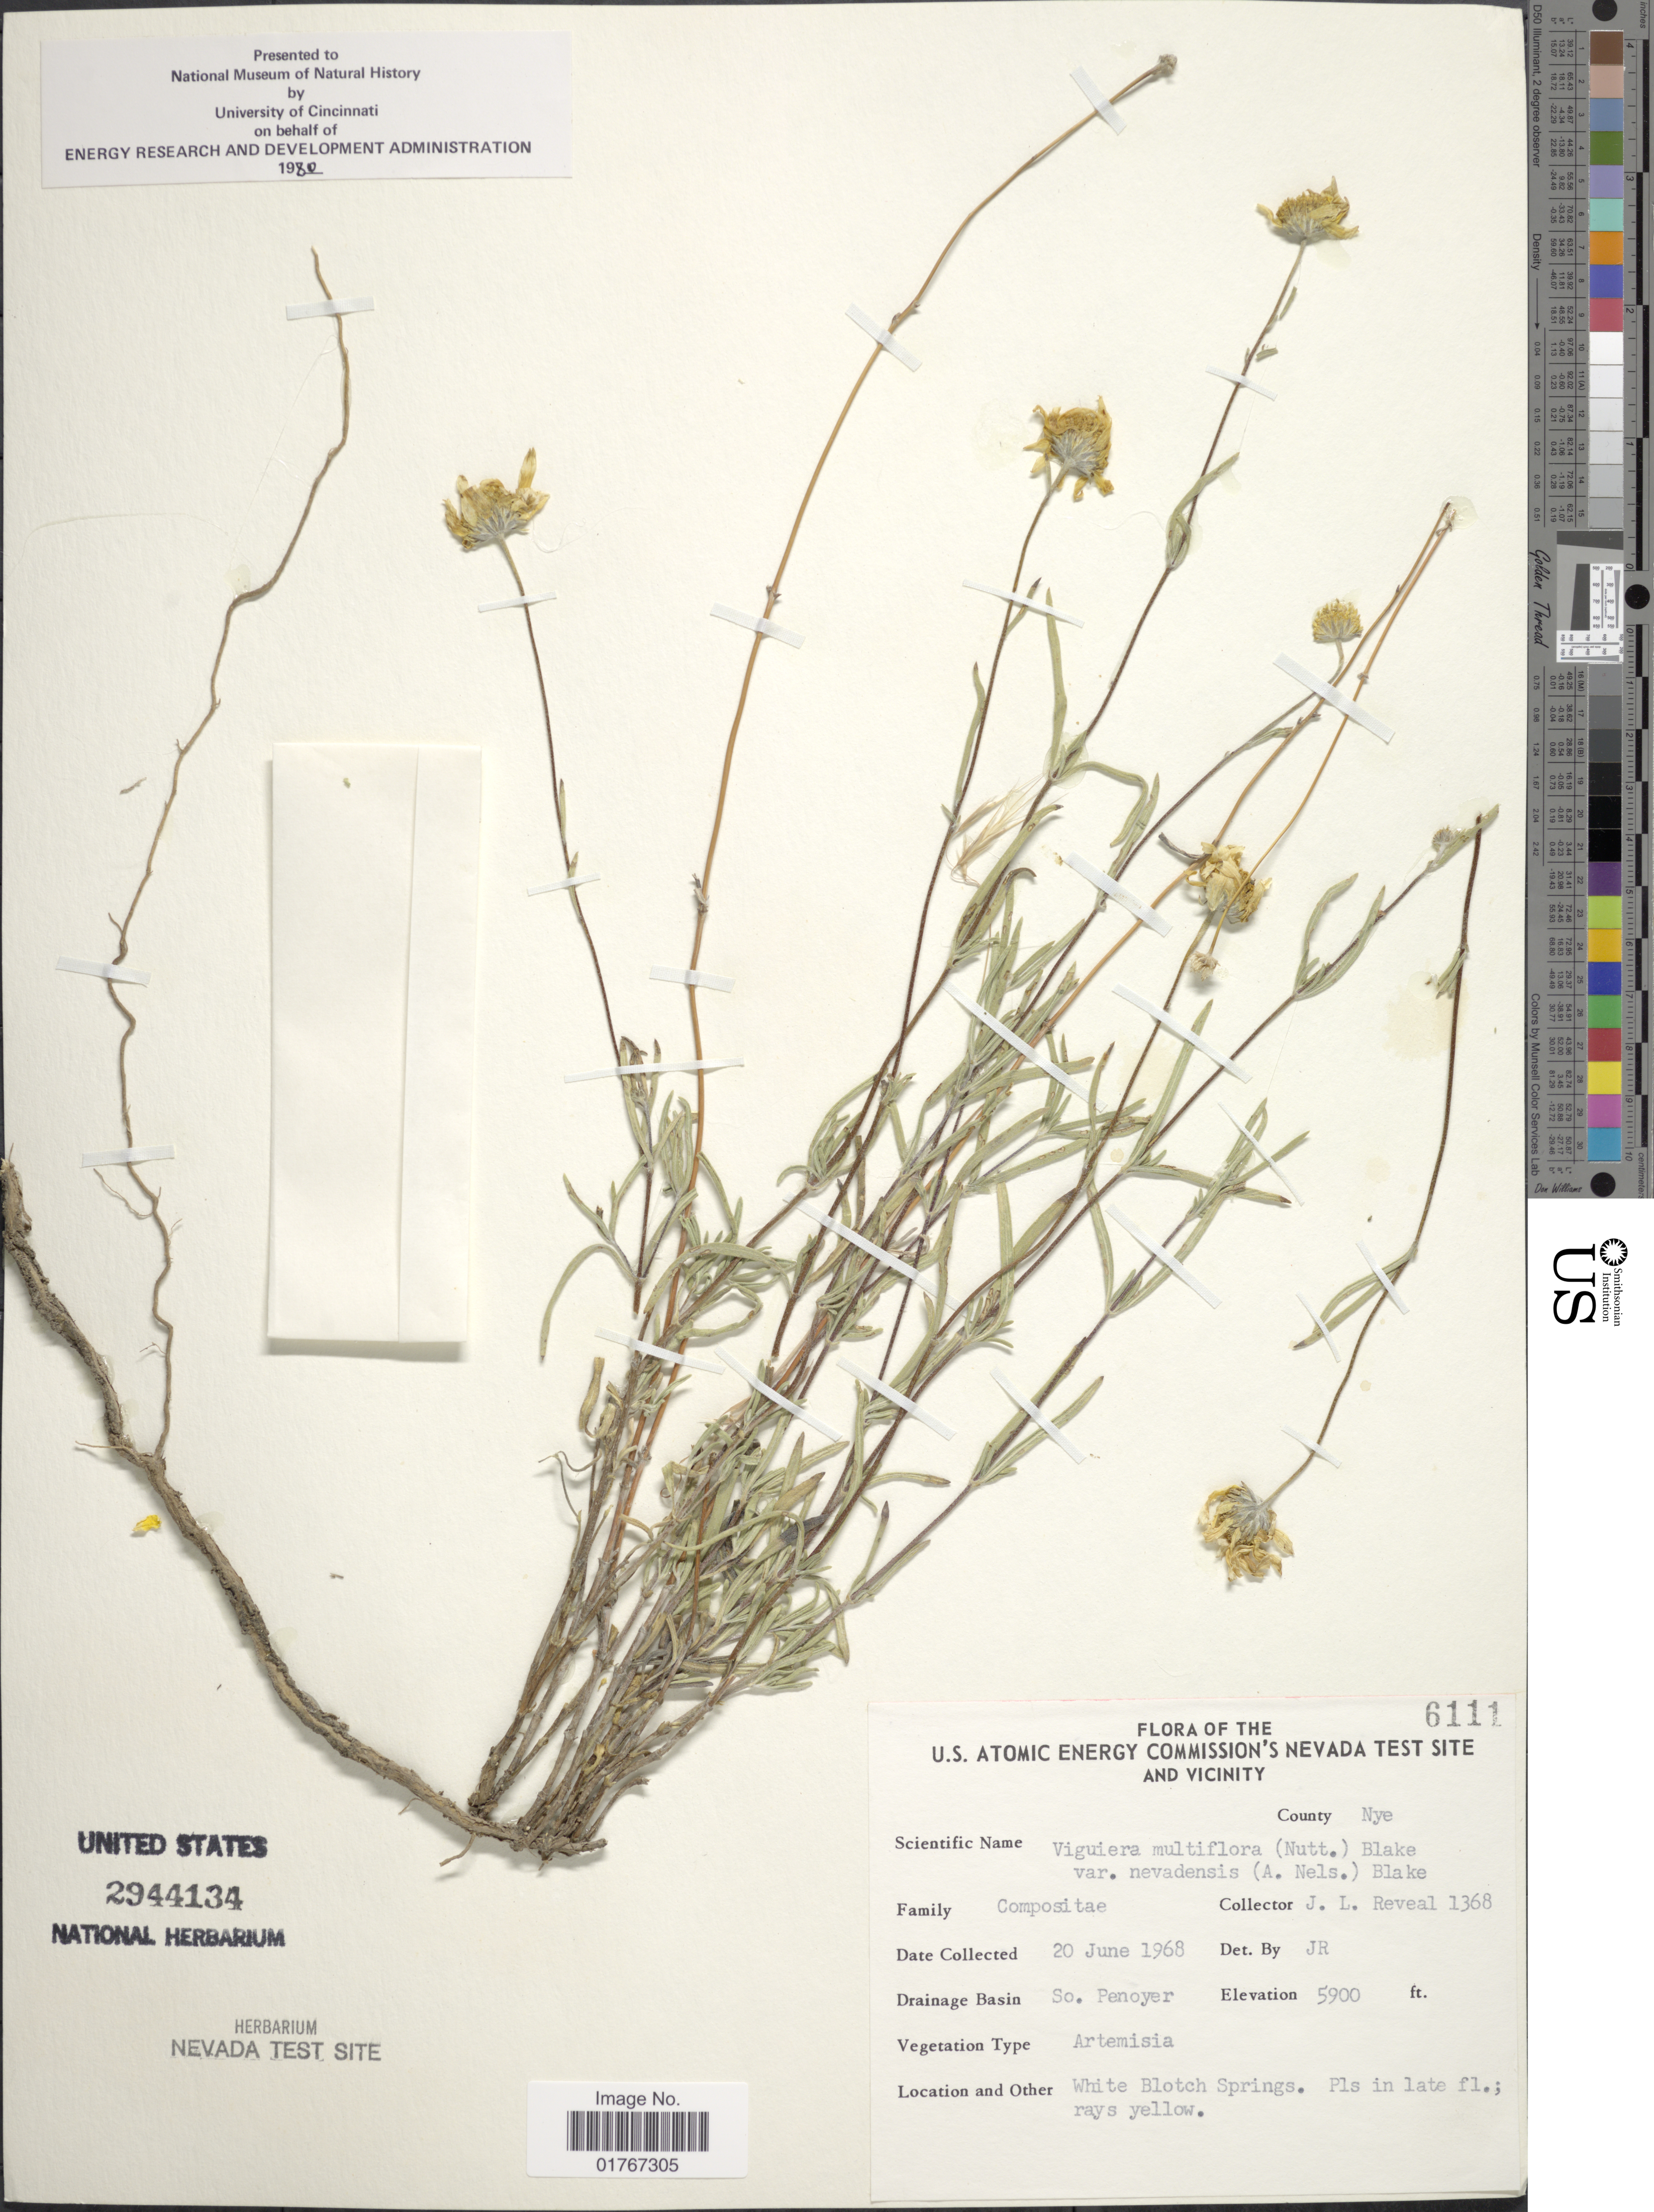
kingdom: Plantae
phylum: Tracheophyta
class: Magnoliopsida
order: Asterales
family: Asteraceae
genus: Heliomeris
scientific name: Heliomeris multiflora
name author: Nutt.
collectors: J. L. Reveal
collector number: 6111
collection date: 1968-06-20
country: United States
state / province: Nevada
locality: U.S. Atomic Energy Commission's Nevada Test Site and vicinity, County Nye, Drainage Basin So. Penoyer, White Blotch Springs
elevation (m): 1798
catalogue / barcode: US 2944134